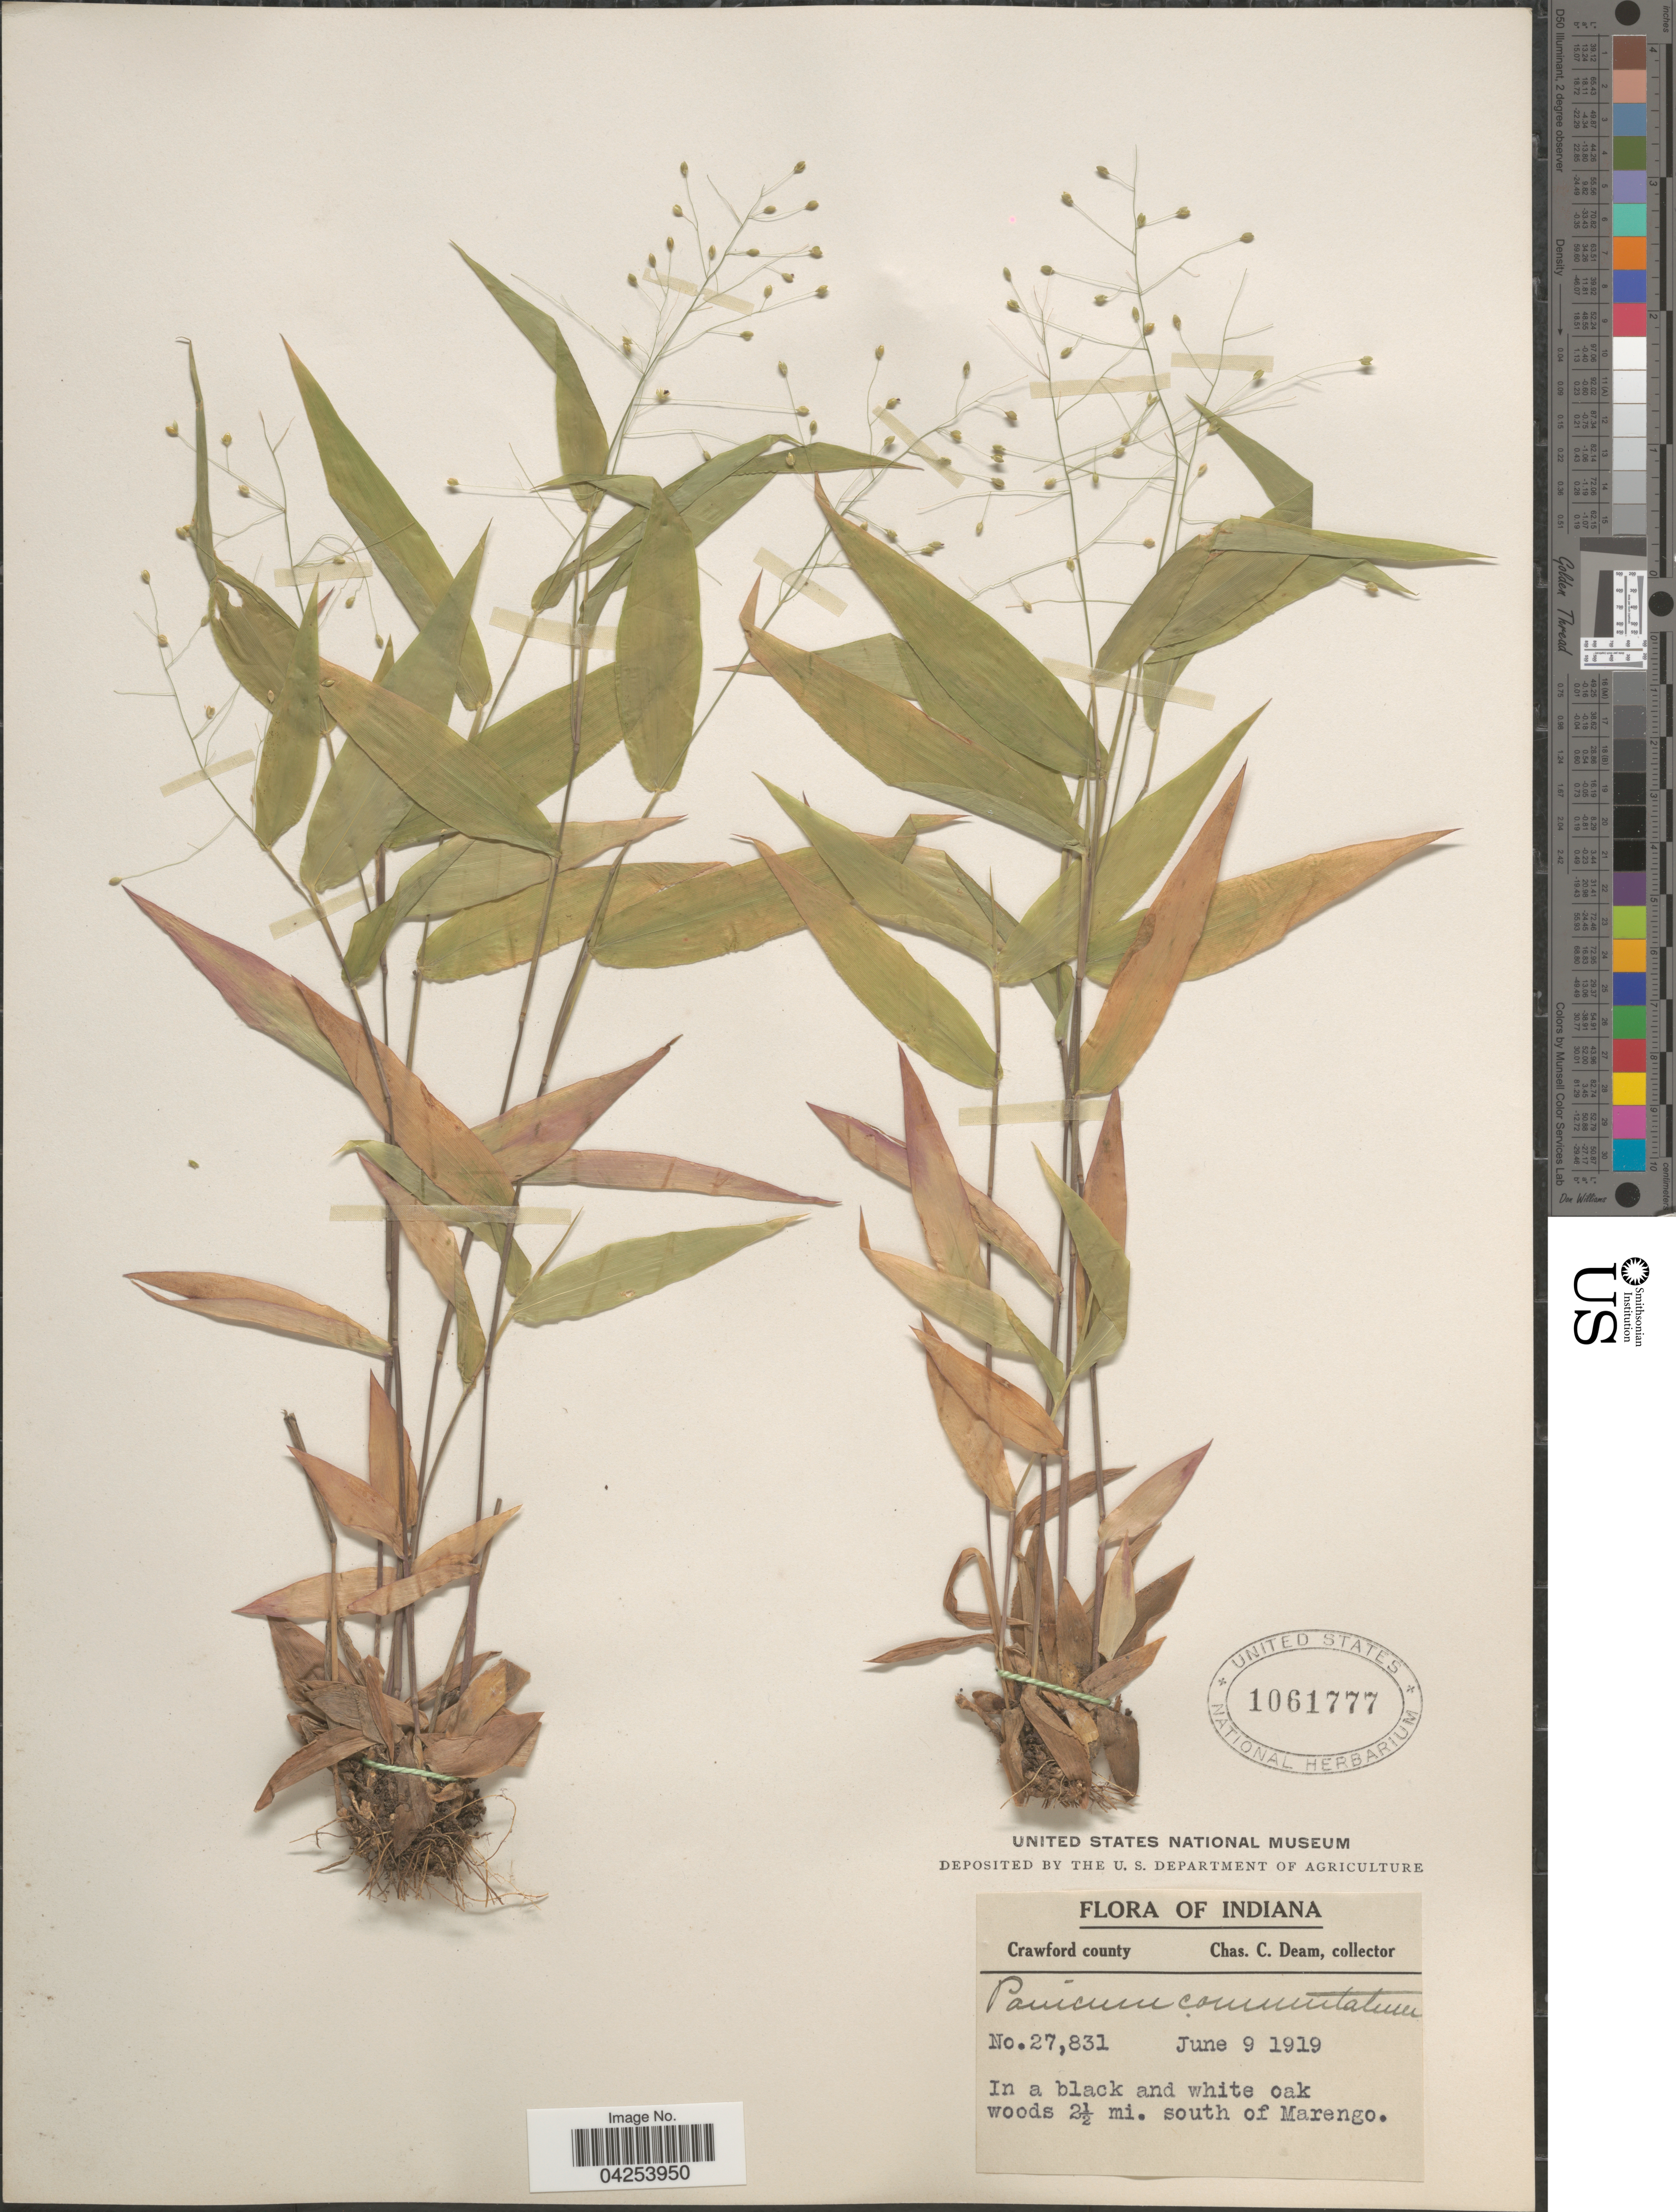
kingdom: Plantae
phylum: Tracheophyta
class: Liliopsida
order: Poales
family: Poaceae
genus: Dichanthelium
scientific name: Dichanthelium commutatum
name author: (Schult.) Gould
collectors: C. C. Deam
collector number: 27831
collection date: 1919-06-09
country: United States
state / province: Indiana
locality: Crawford county. In a black and white oak woods 2½ mi. south of Marengo.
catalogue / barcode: US 1061777